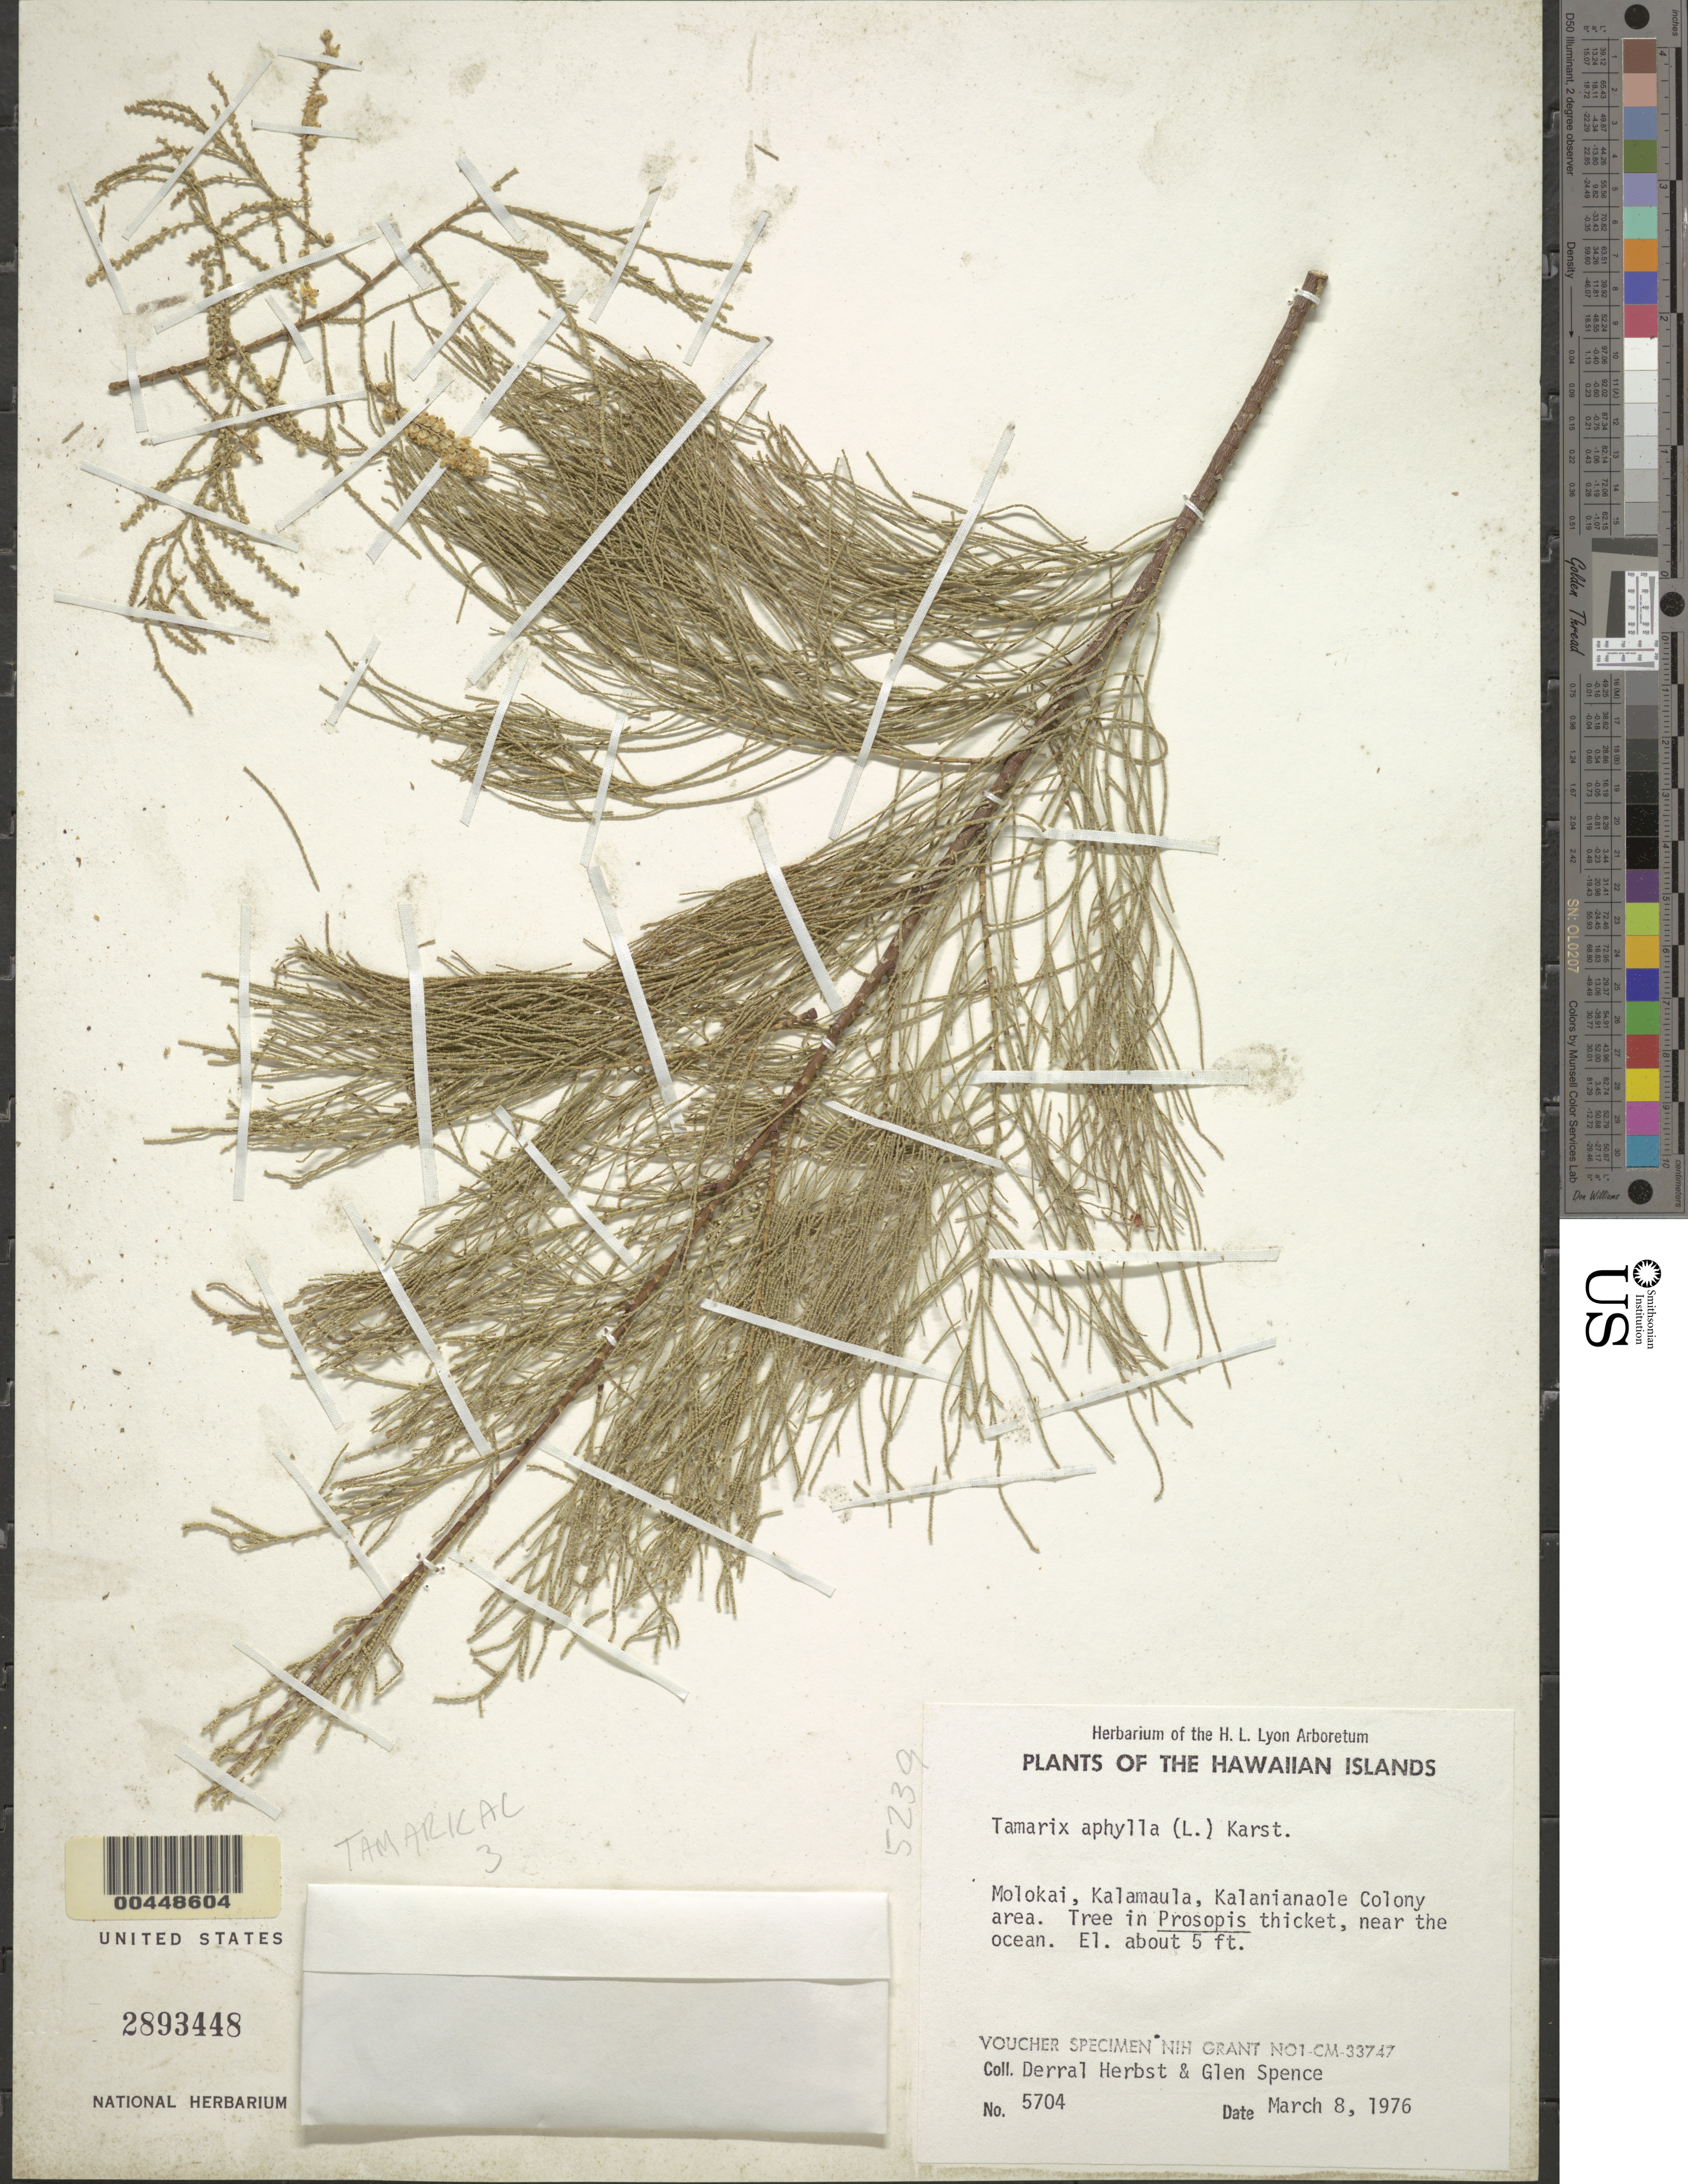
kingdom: Plantae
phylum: Tracheophyta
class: Magnoliopsida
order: Caryophyllales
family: Tamaricaceae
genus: Tamarix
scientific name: Tamarix aphylla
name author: (L.) H. Karst.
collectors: D. R. Herbst & G. Spence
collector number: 5704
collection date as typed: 8 Mar 1976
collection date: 1976-03-08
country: United States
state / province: Hawaii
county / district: Maui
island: Moloka'i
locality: Kalamaula, Kalanianaole Colony area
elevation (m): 2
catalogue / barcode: US 2893448